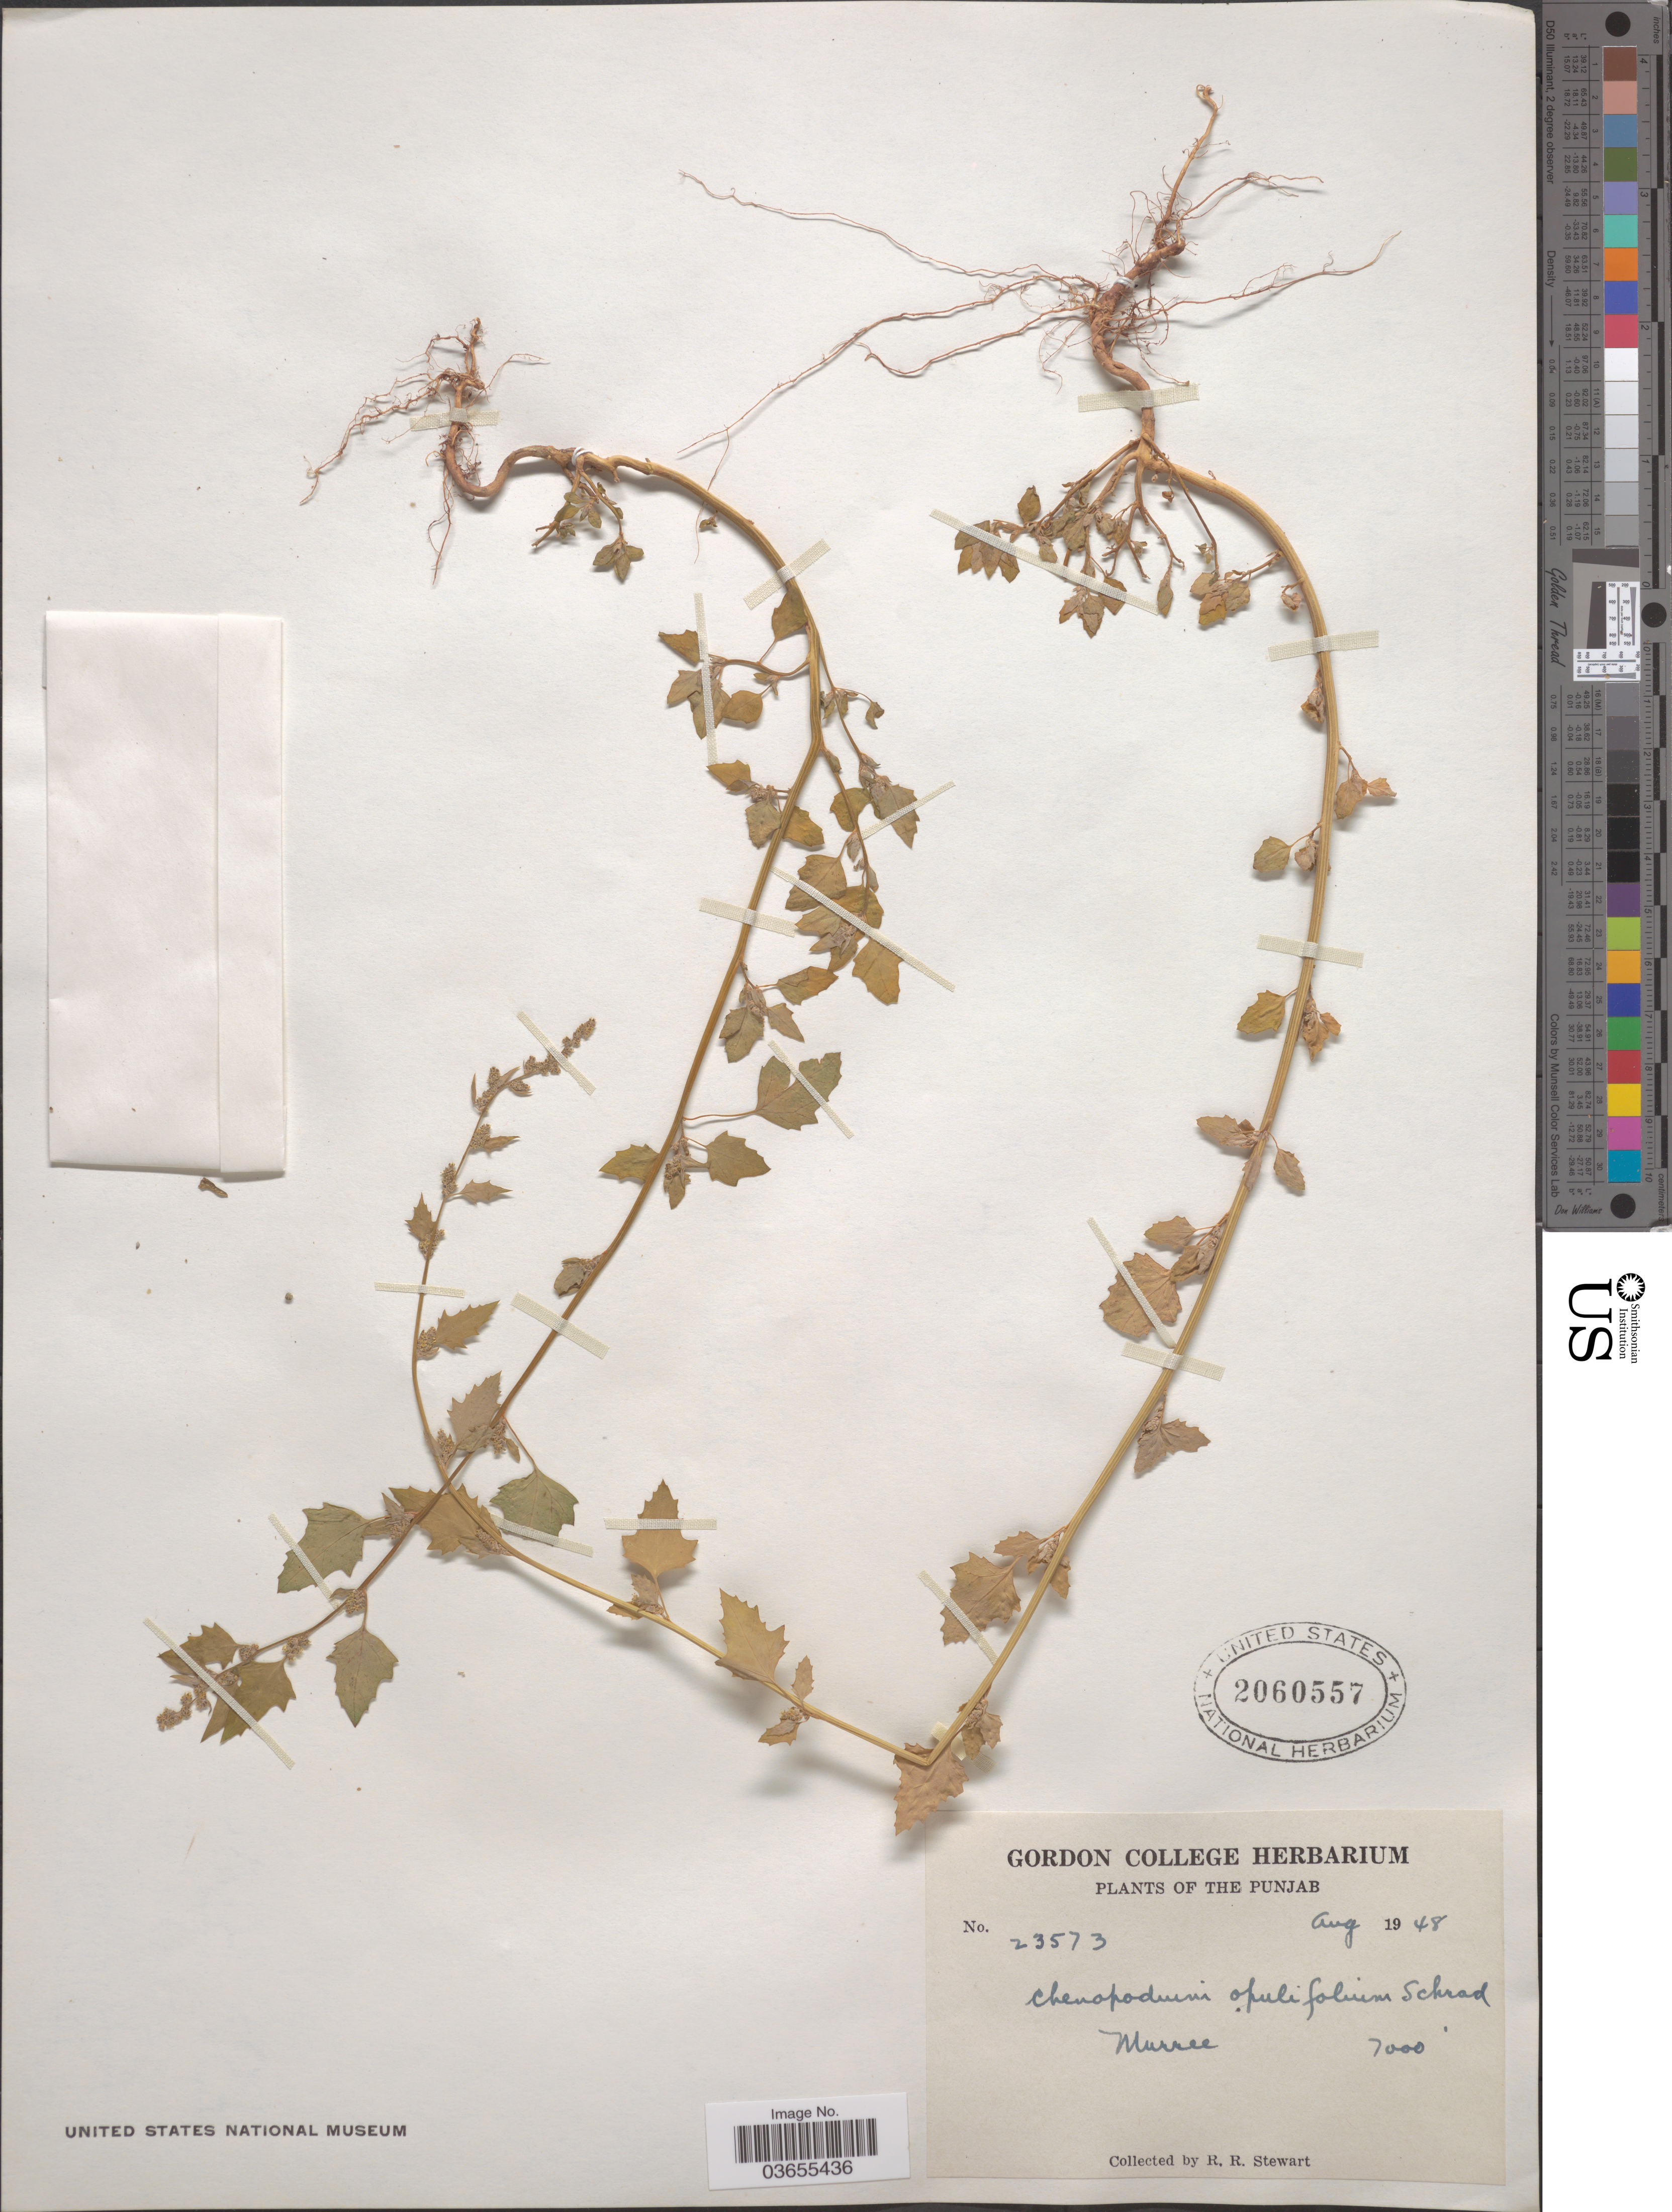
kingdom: Plantae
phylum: Tracheophyta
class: Magnoliopsida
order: Caryophyllales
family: Amaranthaceae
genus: Chenopodium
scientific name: Chenopodium opulifolium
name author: Schrad. ex W.D.J. Koch & Ziz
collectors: R. Stewart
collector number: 23573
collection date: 1948-08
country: Pakistan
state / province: Punjab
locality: Murree.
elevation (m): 2134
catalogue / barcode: US 2060557